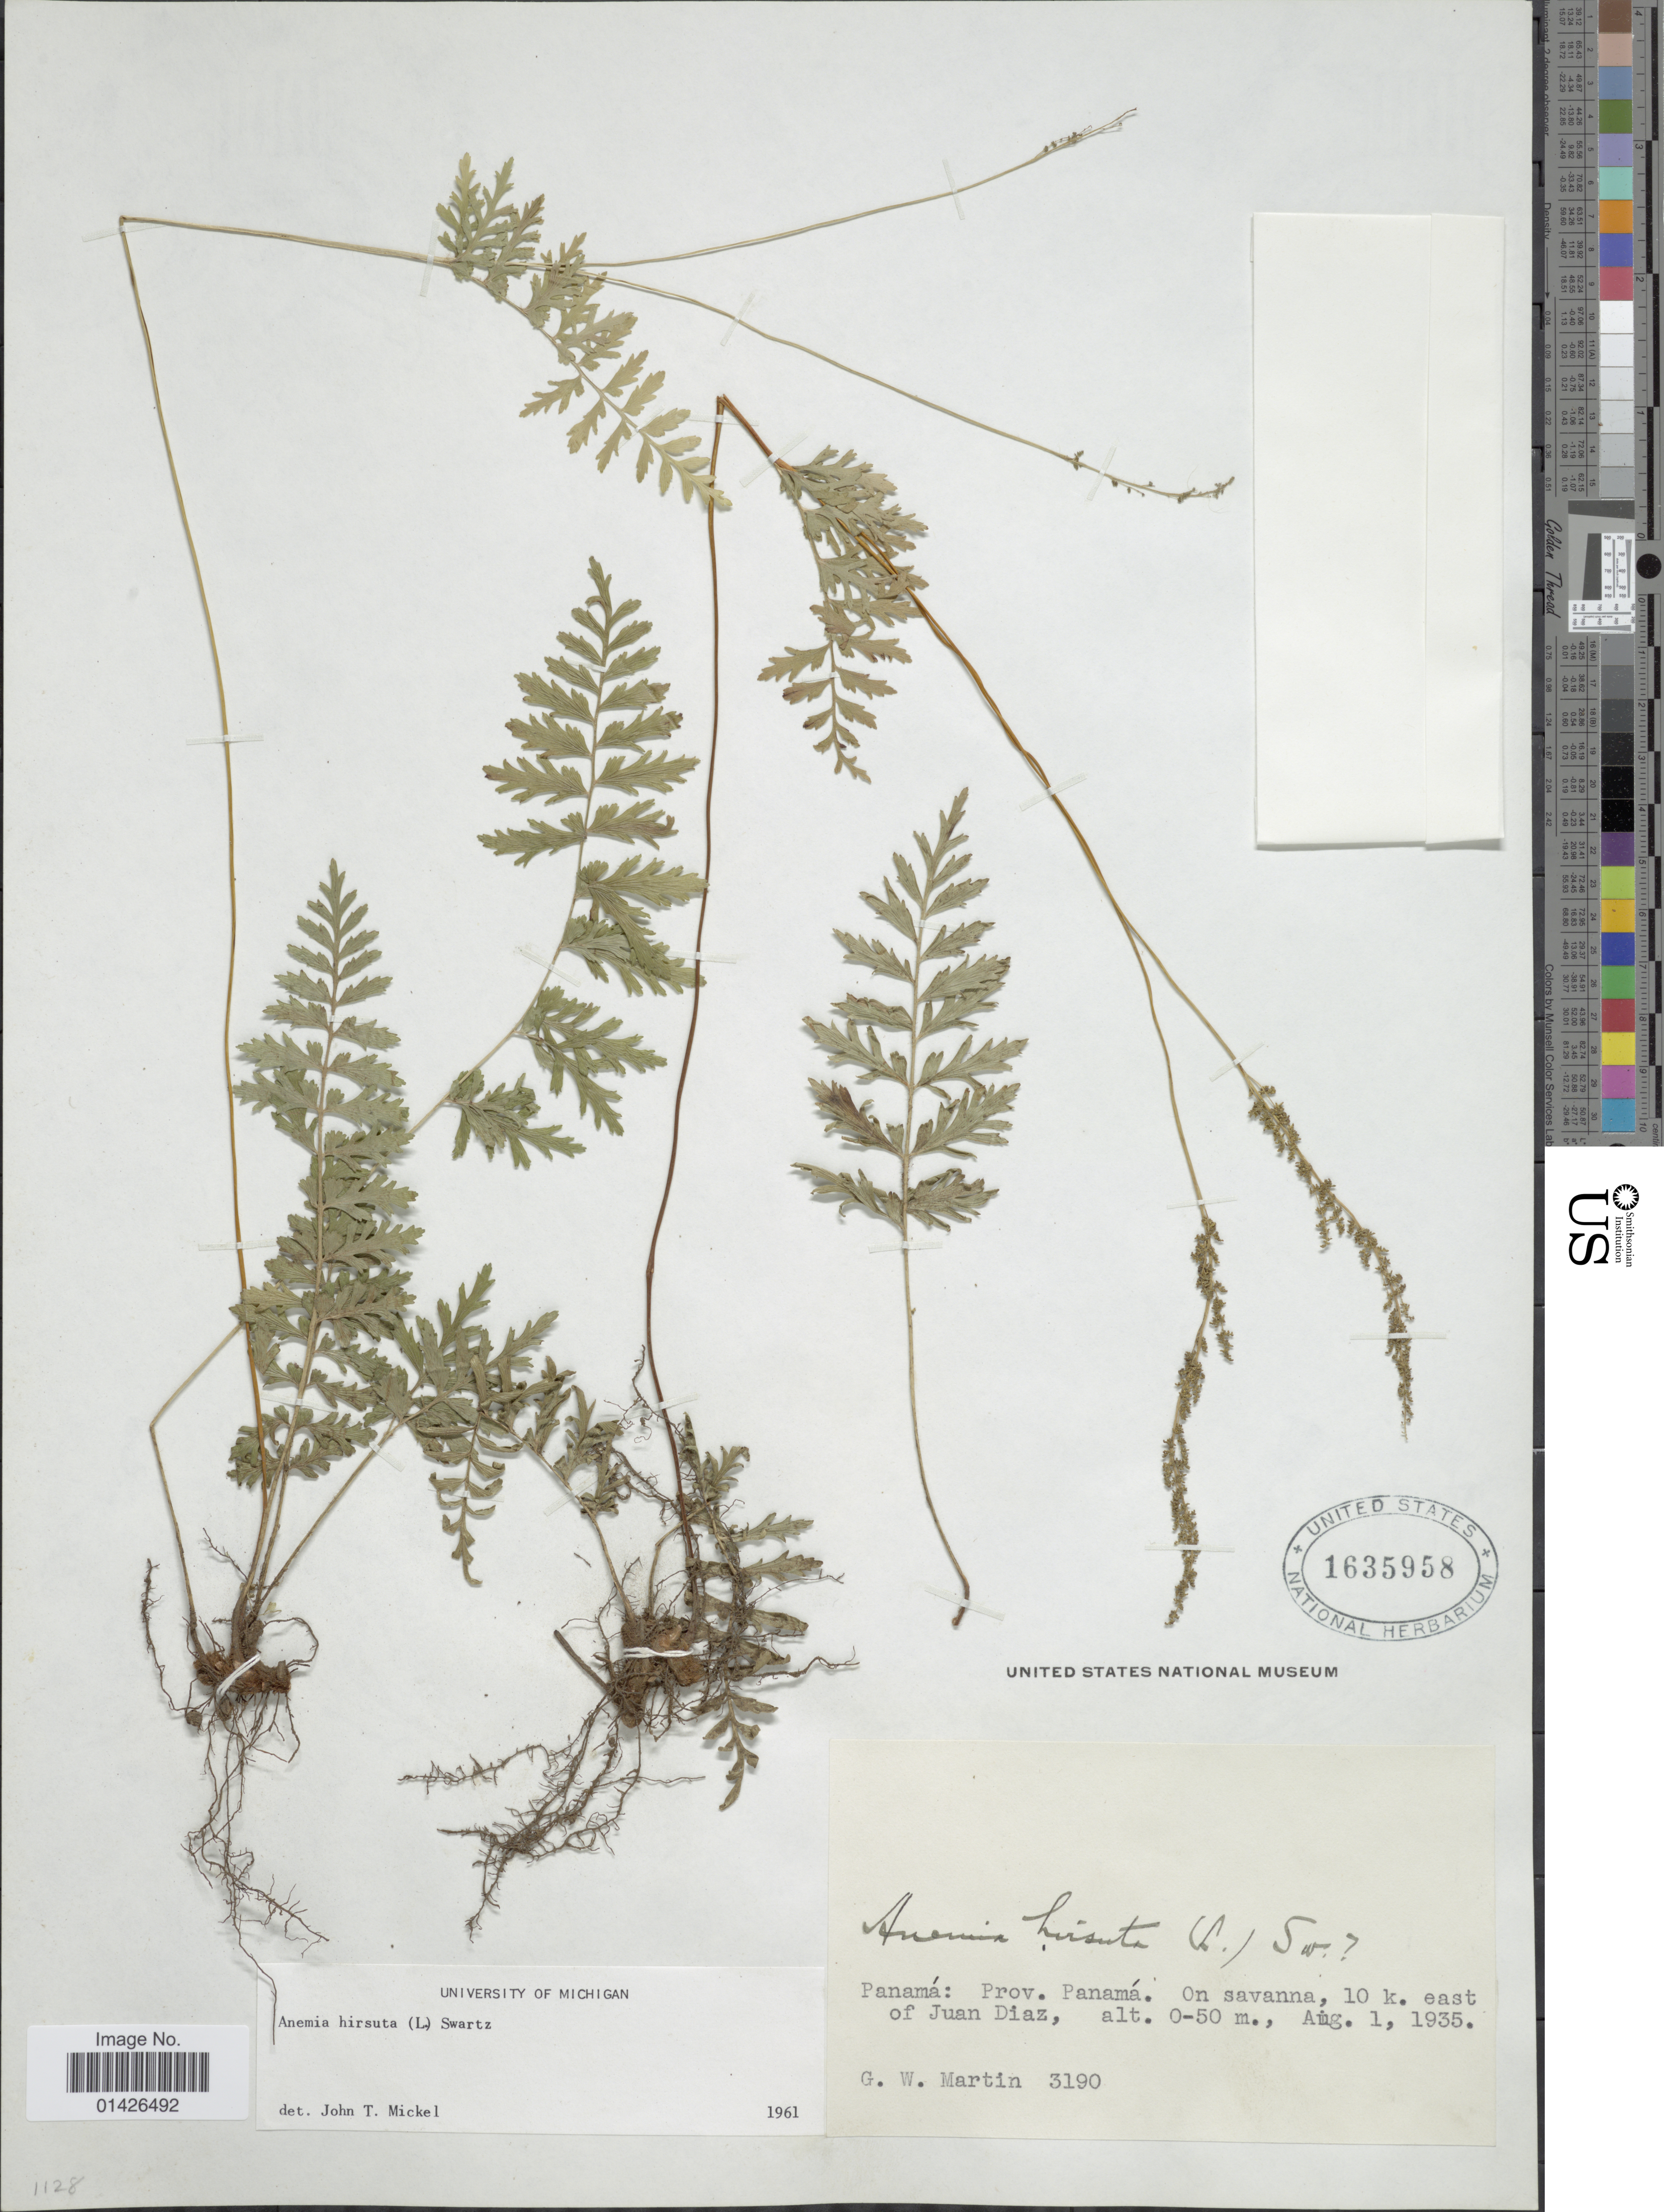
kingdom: Plantae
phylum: Tracheophyta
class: Polypodiopsida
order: Schizaeales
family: Anemiaceae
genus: Anemia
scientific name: Anemia hirsuta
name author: (L.) Sw.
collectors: G. W. Martin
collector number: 3190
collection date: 1935-08-01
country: Panama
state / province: Panamá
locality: On savanna, 10 k. east of Juan Diaz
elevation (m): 0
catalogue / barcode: US 1635958